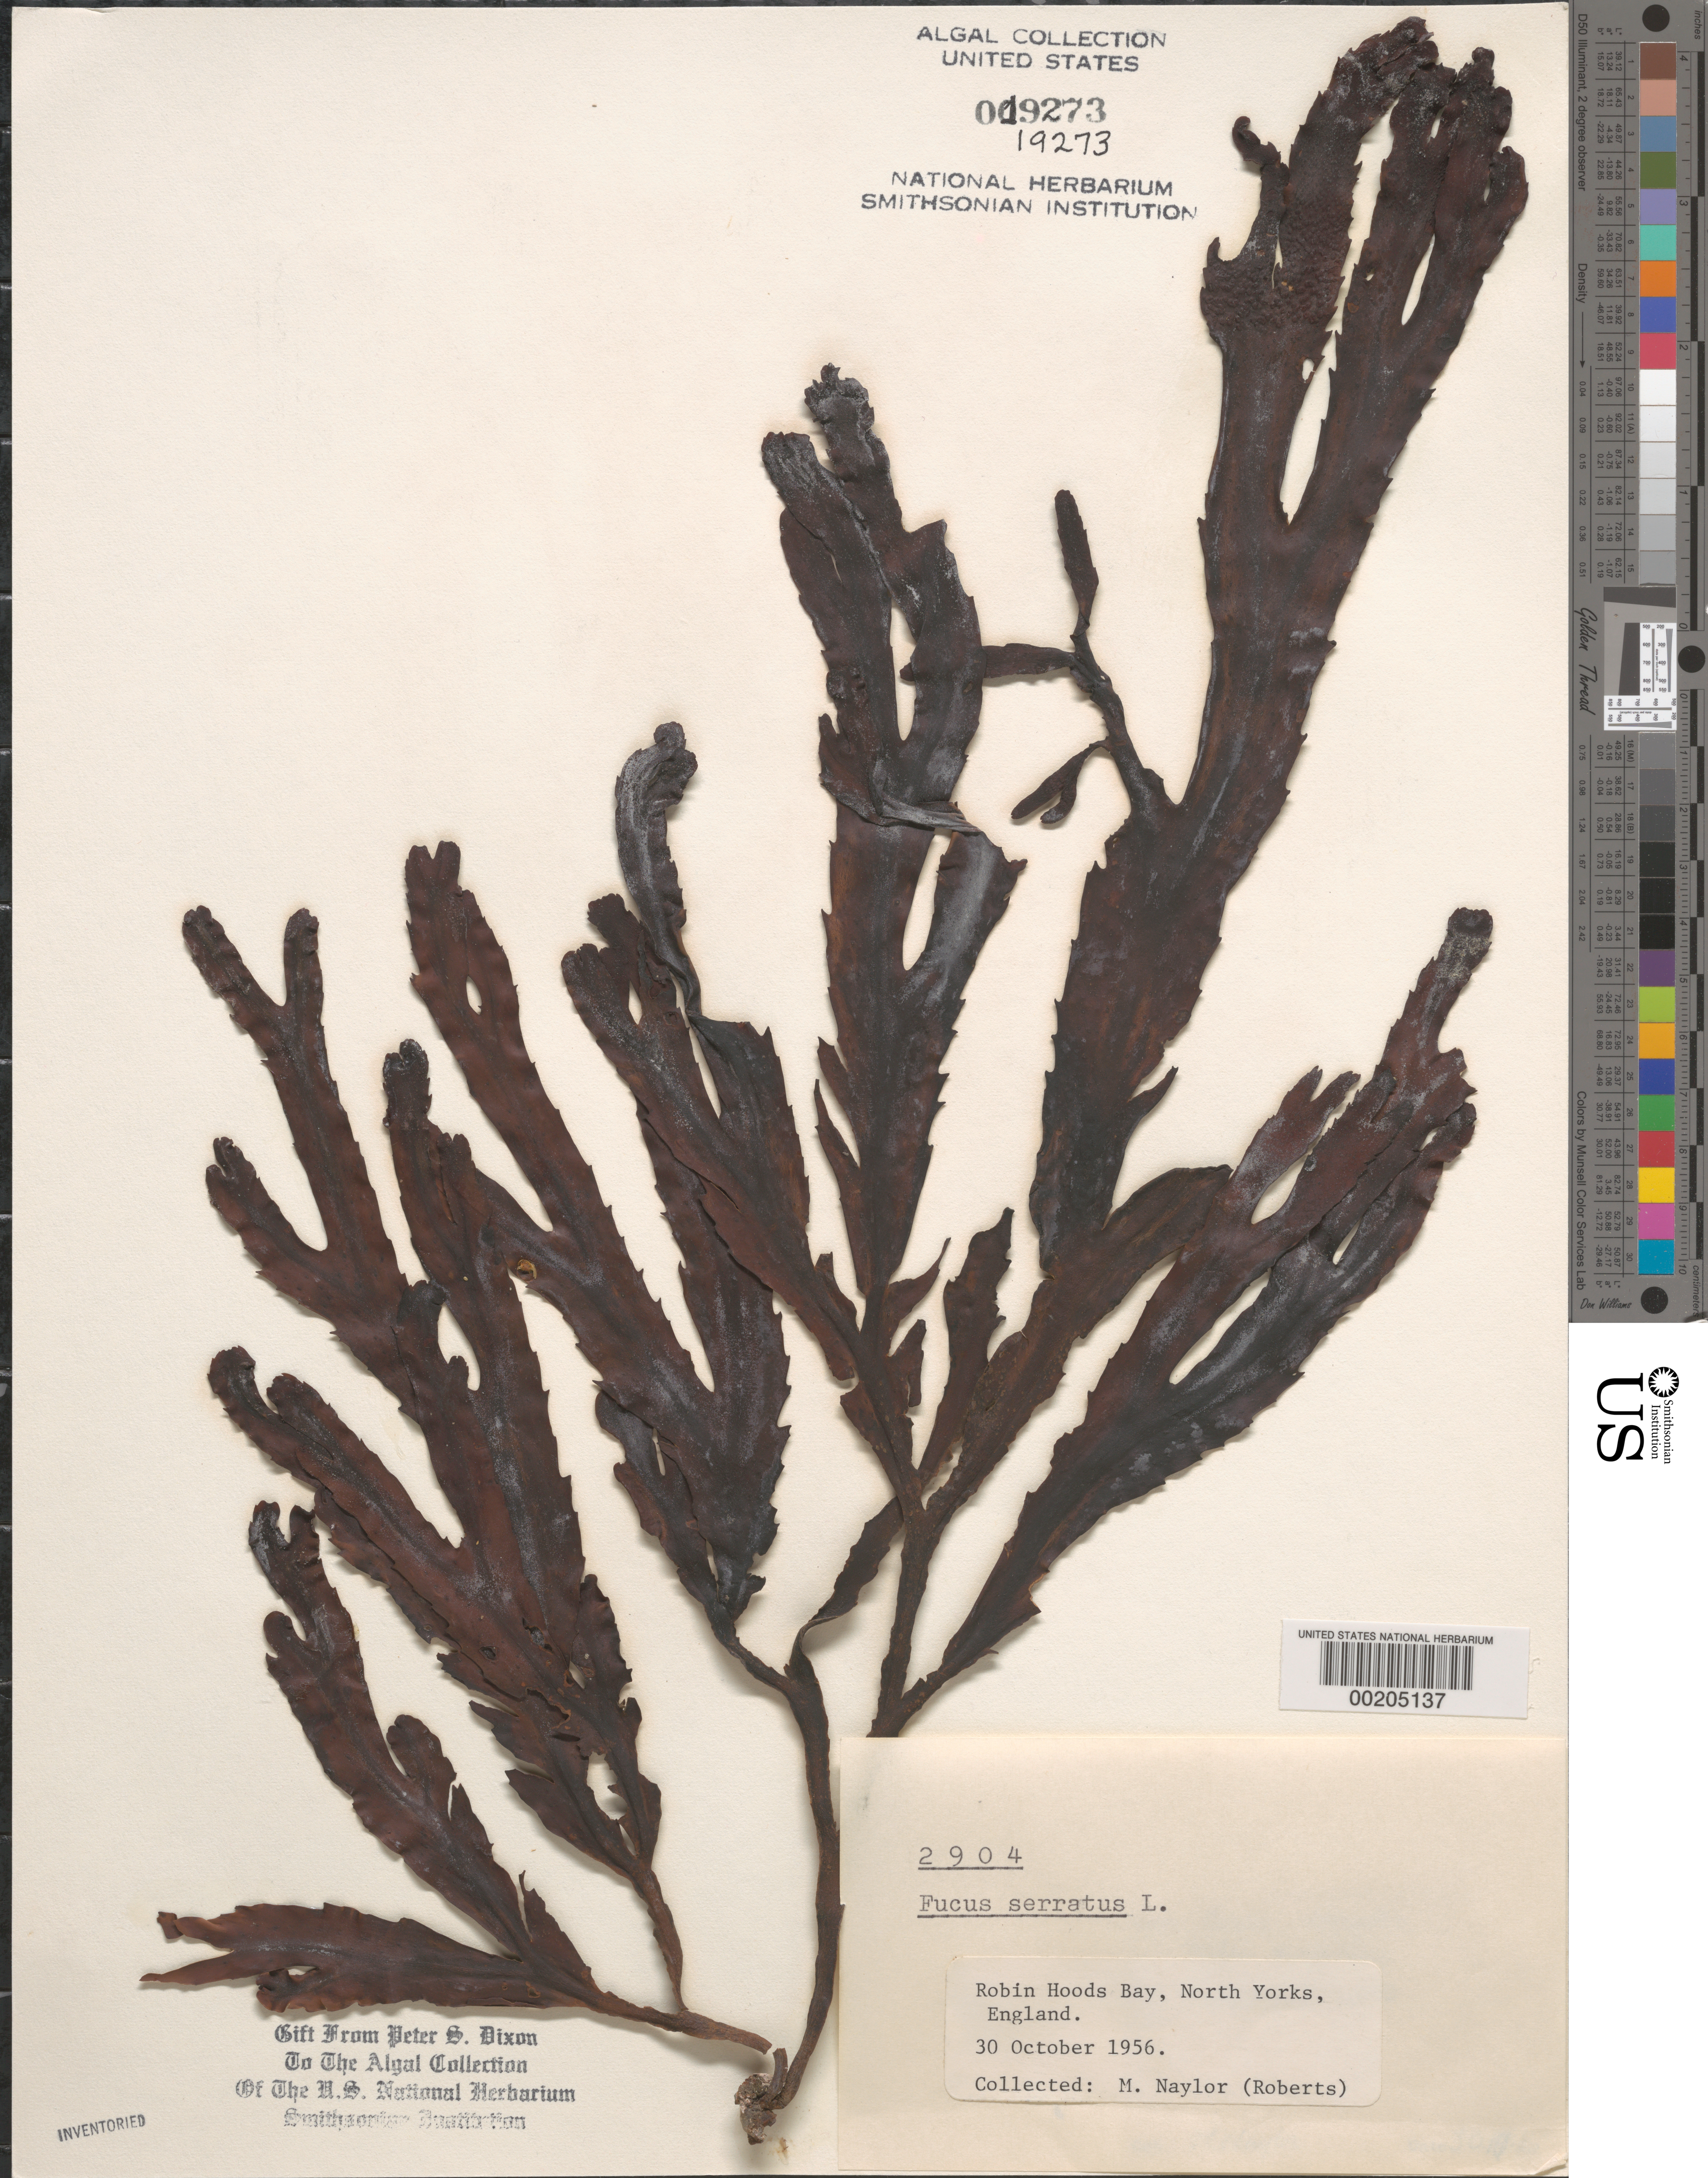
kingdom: Chromista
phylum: Ochrophyta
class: Phaeophyceae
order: Fucales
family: Fucaceae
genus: Fucus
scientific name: Fucus serratus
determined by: Dixon, P. S.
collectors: M. Roberts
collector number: PSD 2904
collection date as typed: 30 Oct 1956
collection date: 1956-10-30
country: United Kingdom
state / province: England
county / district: North Yorkshire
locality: Robin Hoods Bay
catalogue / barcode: US 19273